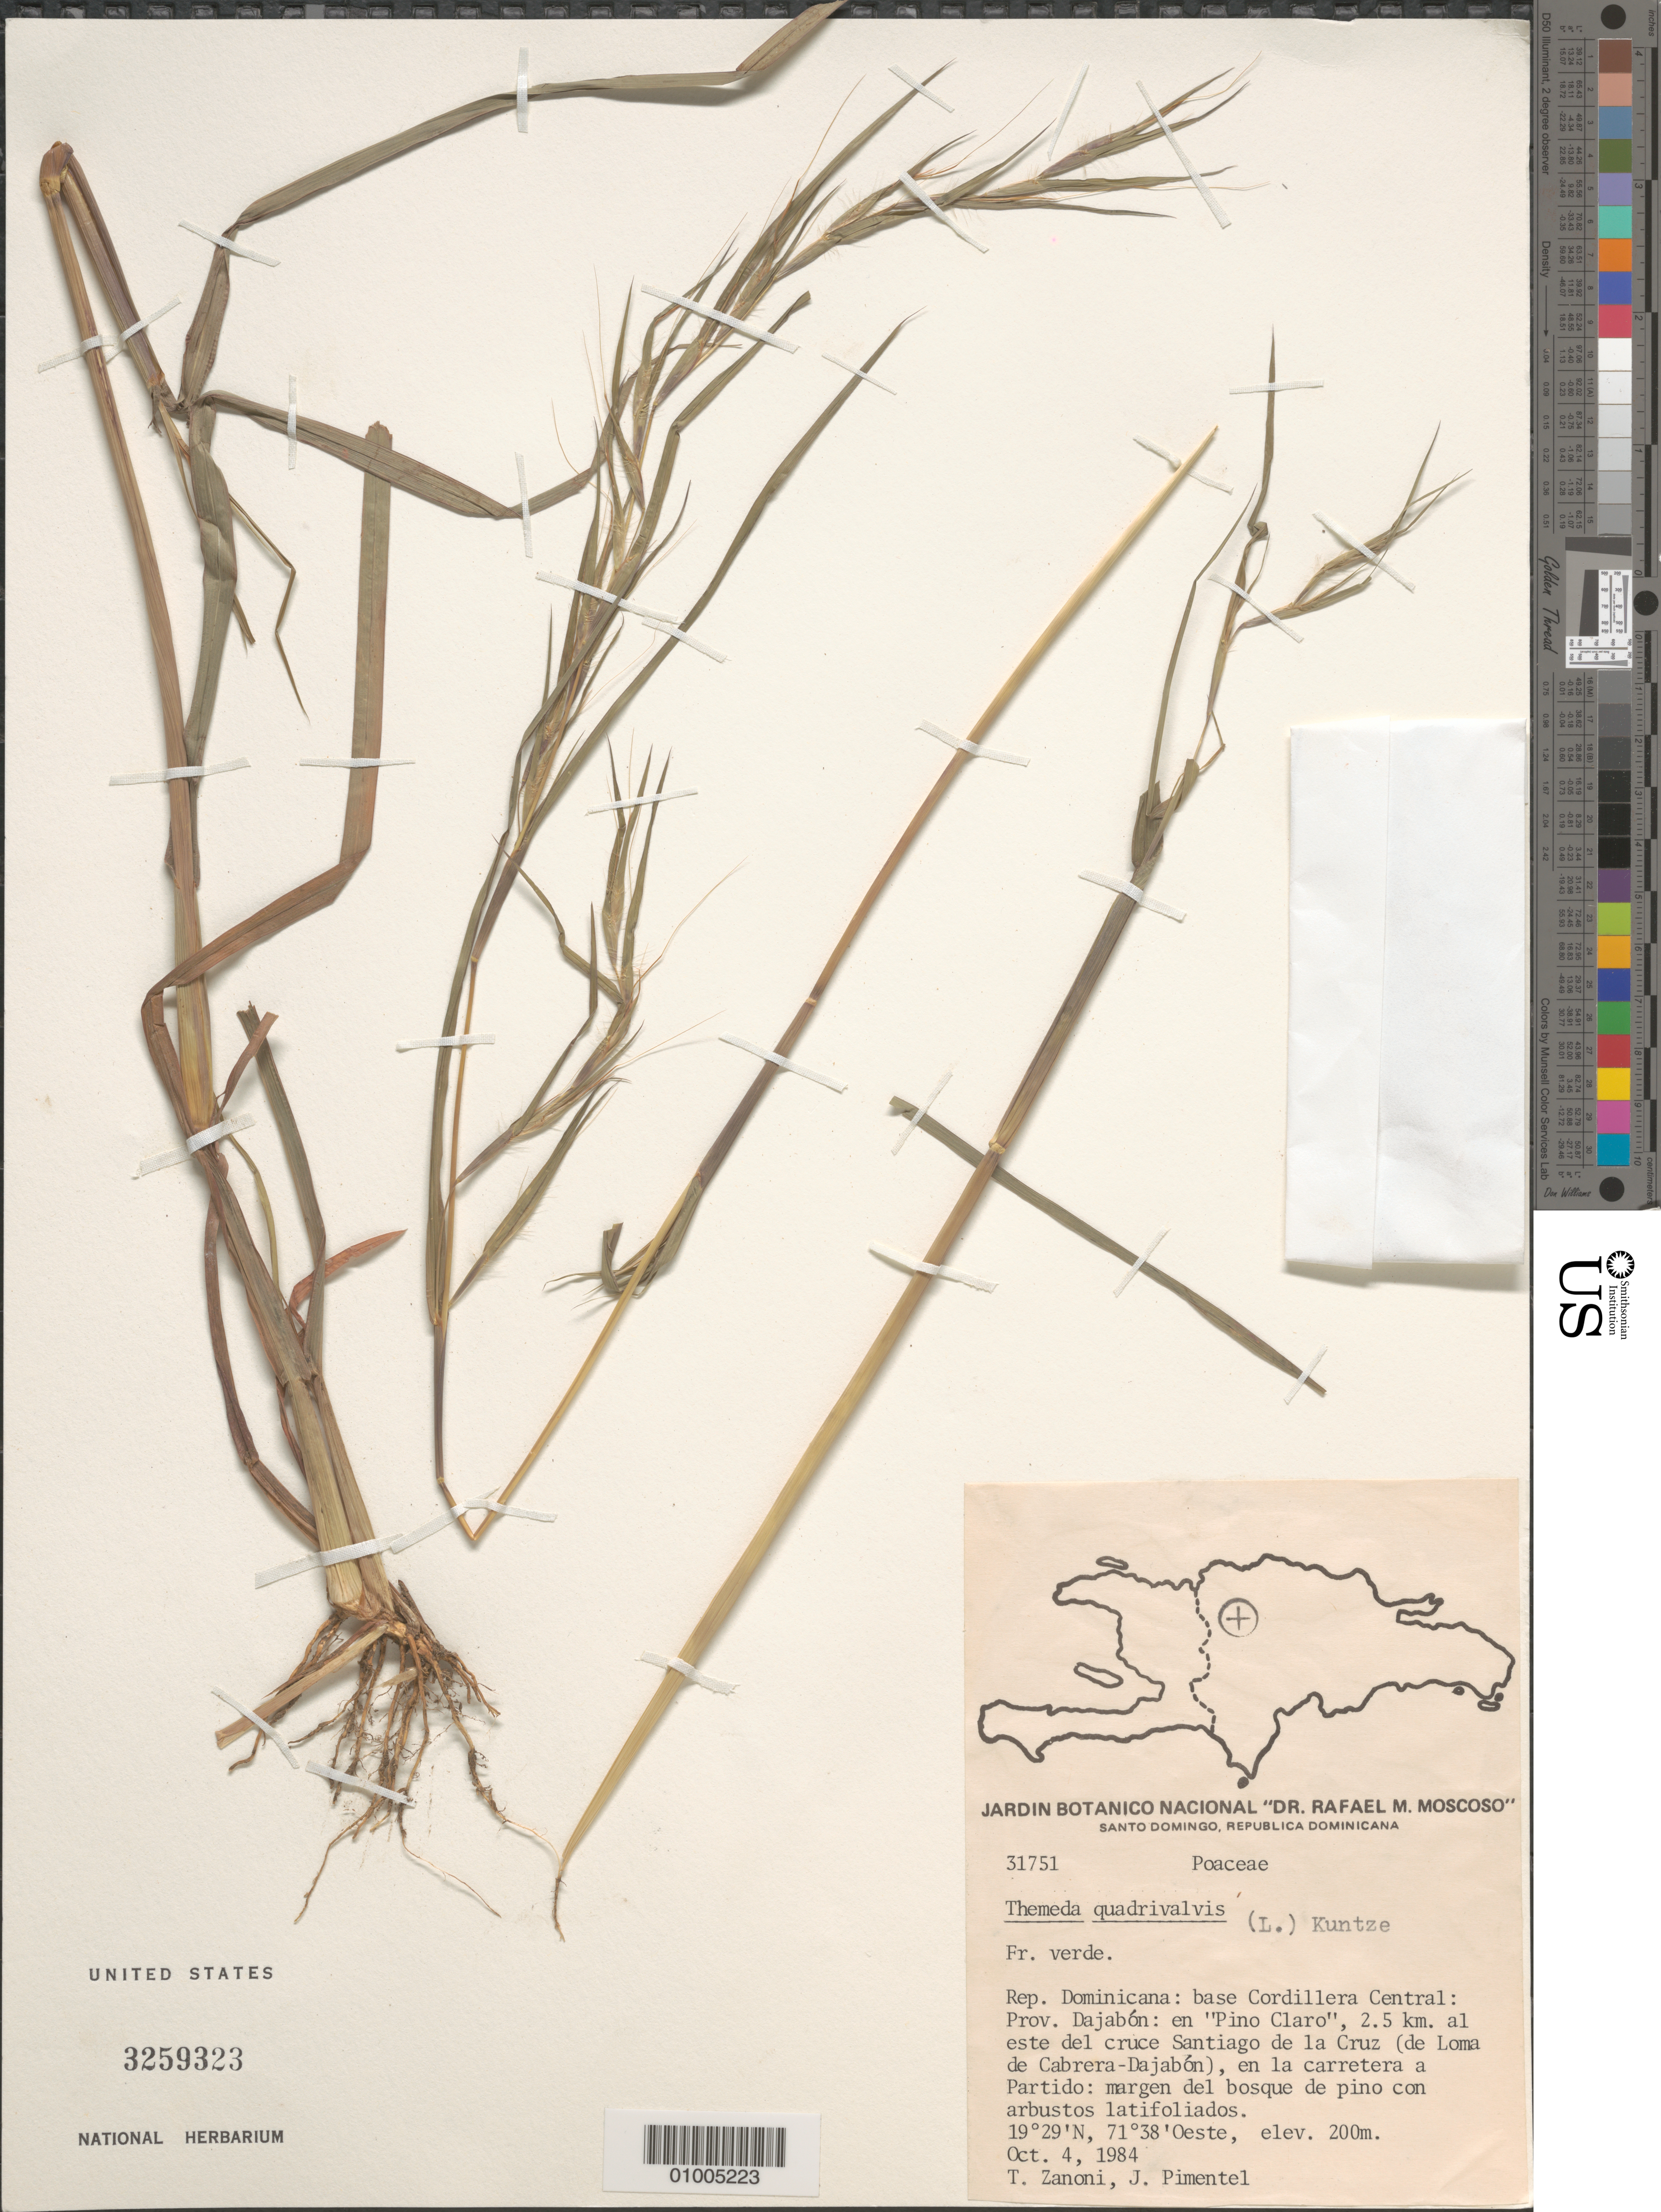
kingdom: Plantae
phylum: Tracheophyta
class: Liliopsida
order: Poales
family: Poaceae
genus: Themeda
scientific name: Themeda quadrivalvis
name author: (L.) Kuntze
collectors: T. A. Zanoni & J. Pimentel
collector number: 31751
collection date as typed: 04 Oct 1984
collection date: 1984-10-04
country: Dominican Republic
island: Hispaniola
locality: base Cordillera Central: Prov. Dajabon: en "Pino Claro", 2.5km al este del cruce Santiago de la Cruz. en la carretera a Partido: mergen del bosque de pino con arbustos latifoliados.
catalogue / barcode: US 3259323